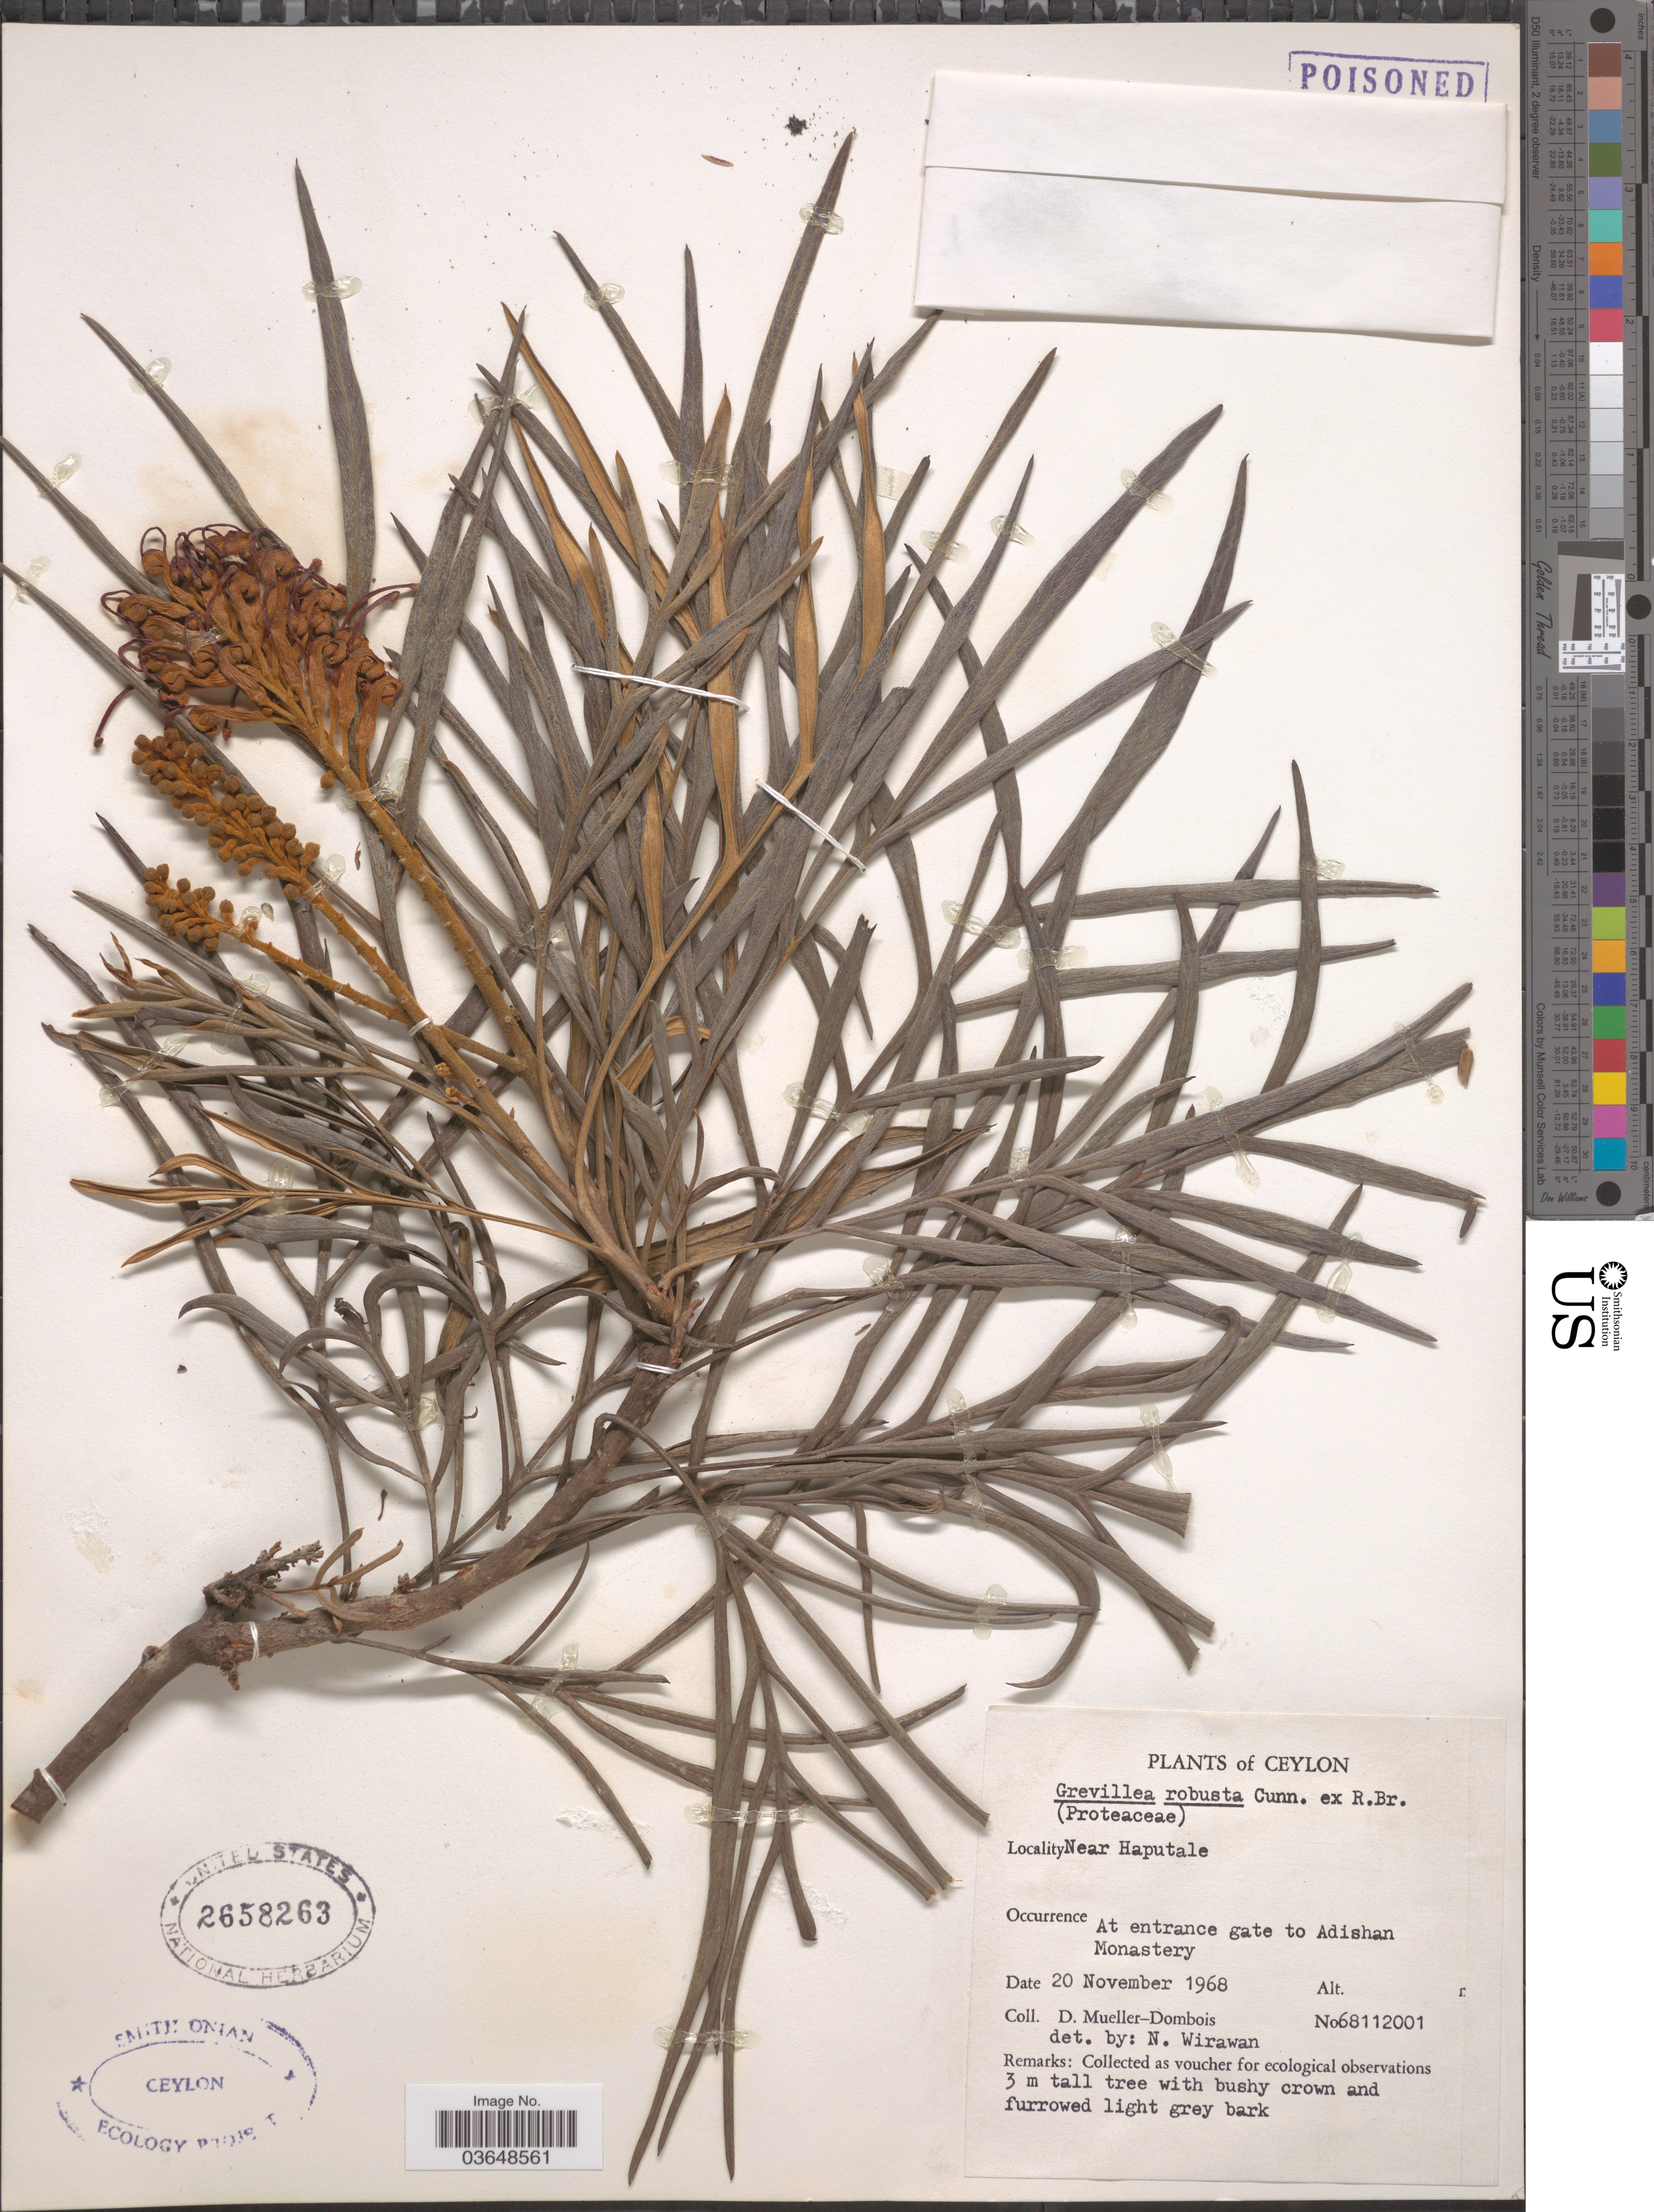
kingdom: Plantae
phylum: Tracheophyta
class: Magnoliopsida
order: Proteales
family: Proteaceae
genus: Grevillea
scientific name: Grevillea robusta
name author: A. Cunn.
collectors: D. Mueller-Dombois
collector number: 68112001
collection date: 1968-11-20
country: Sri Lanka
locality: Ceylon. At entrance gate to Adishan Monastery.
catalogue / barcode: US 2658263